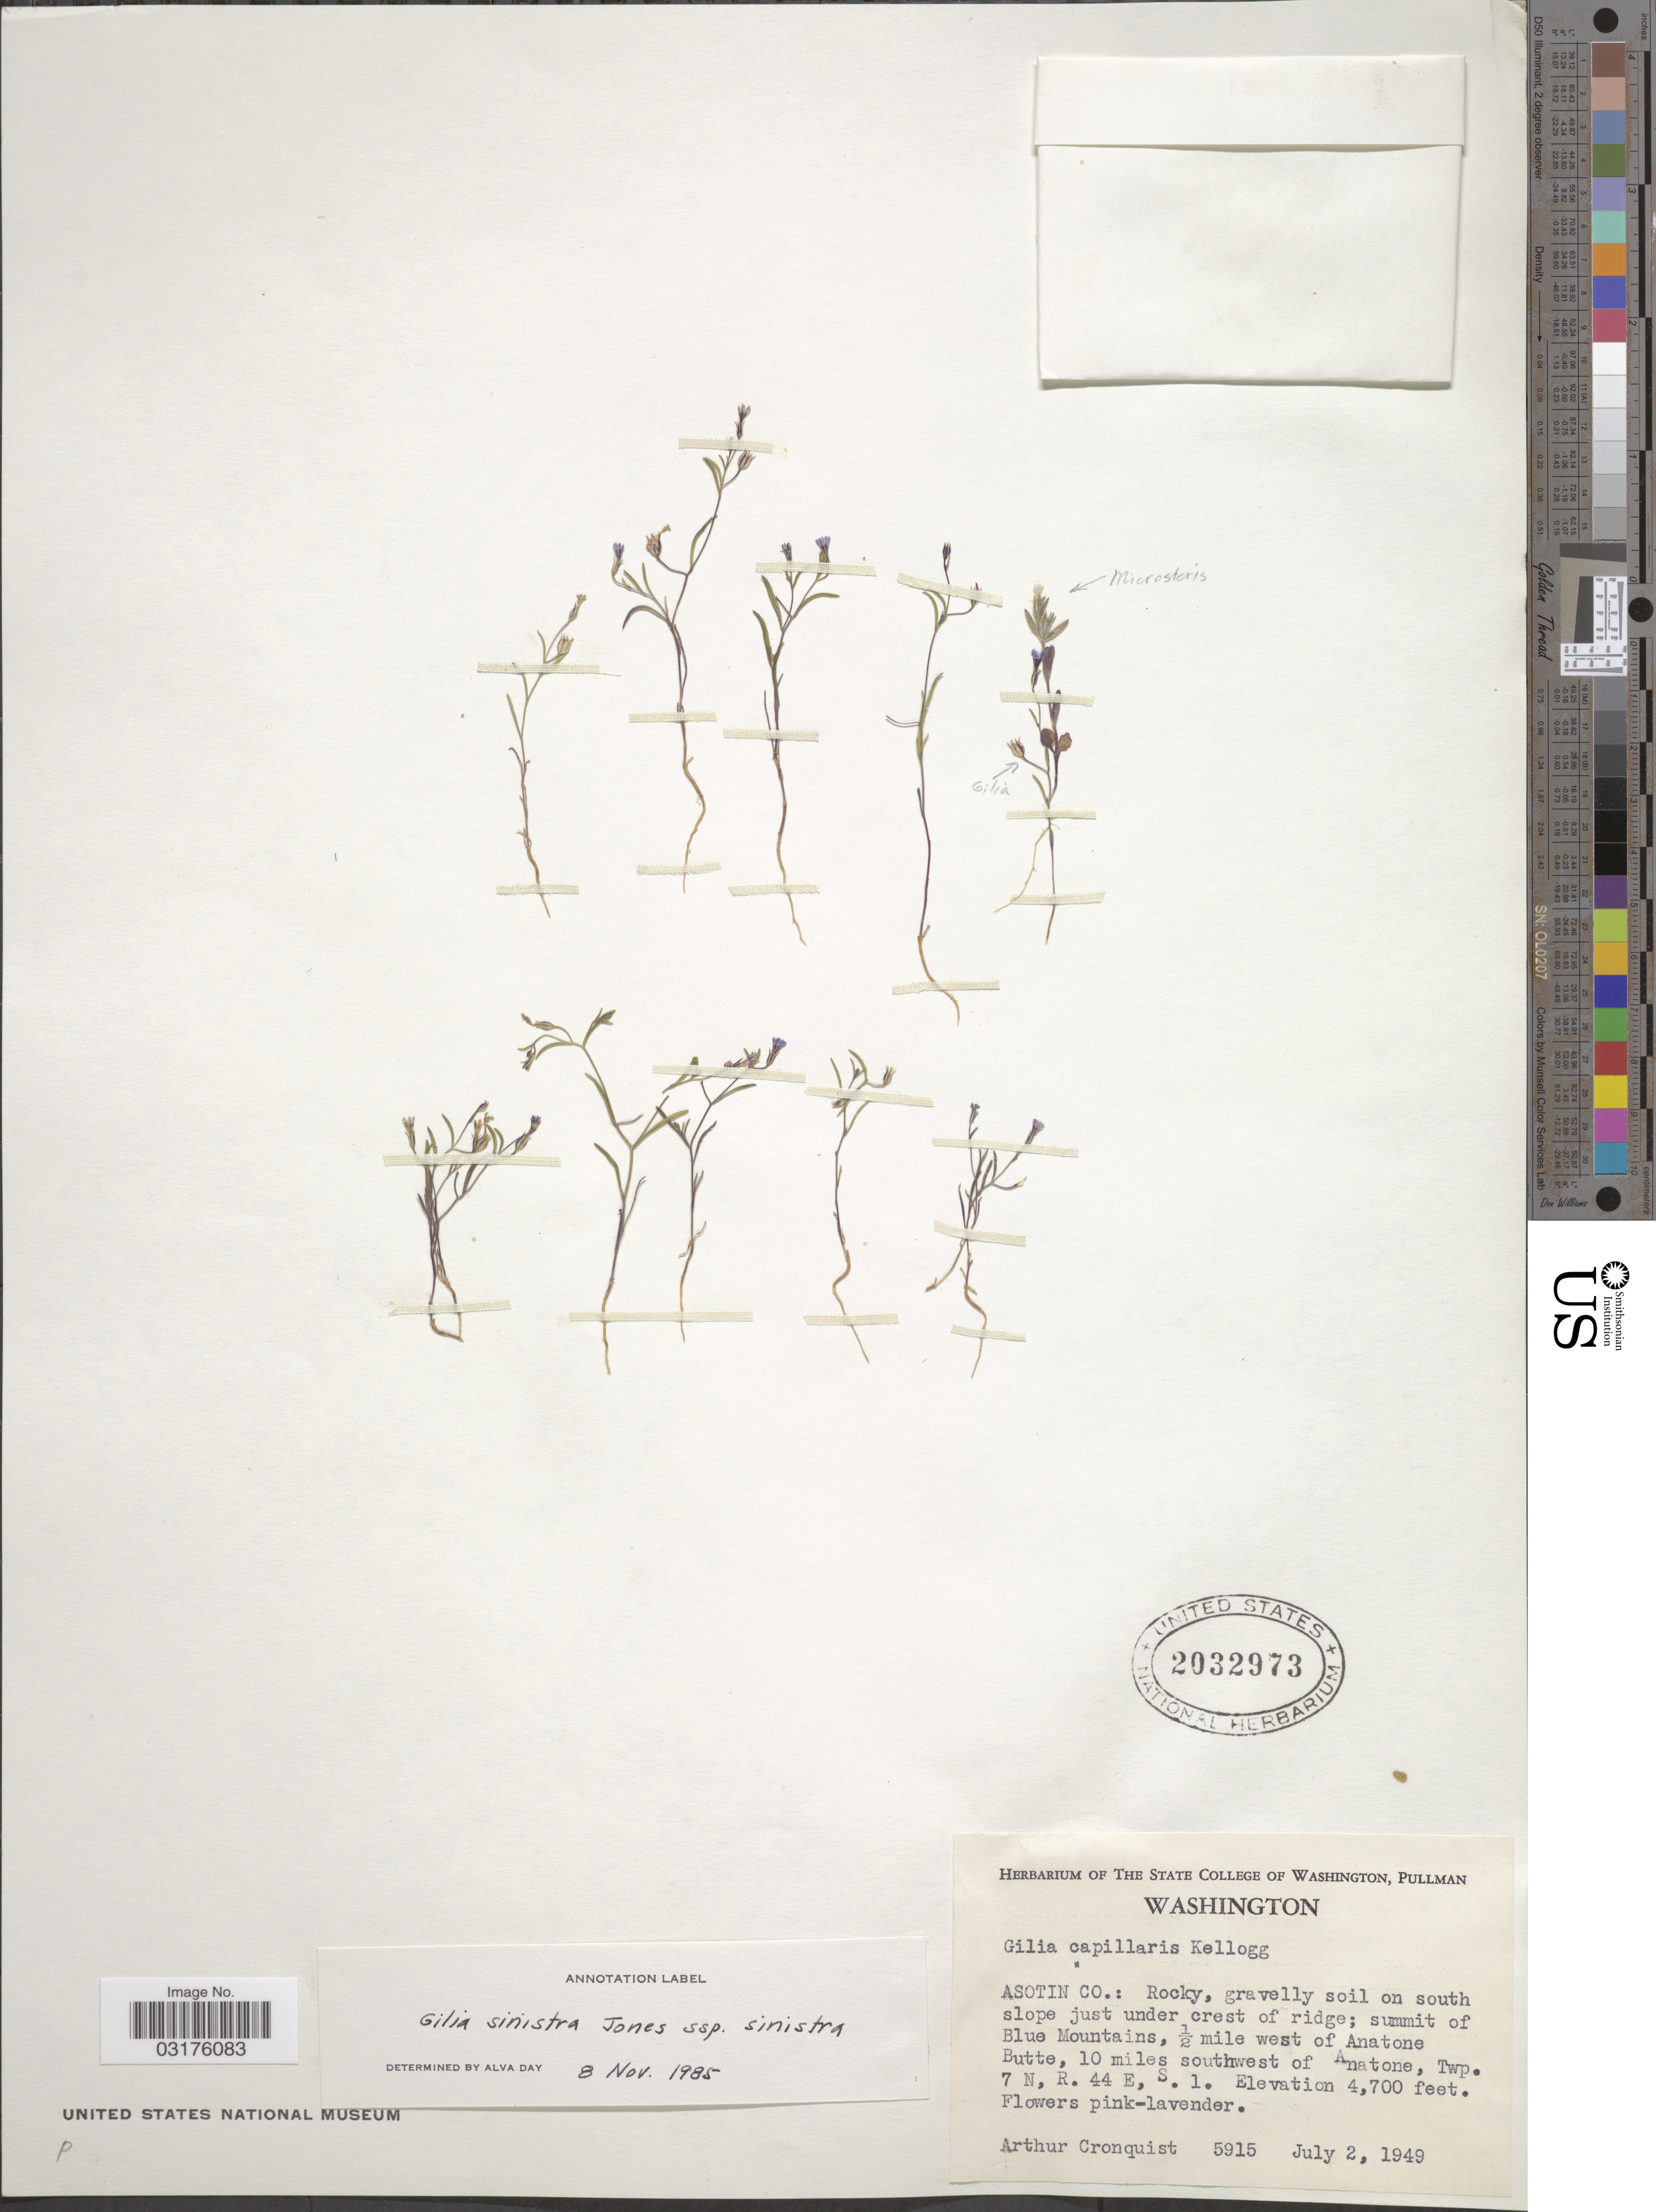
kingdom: Plantae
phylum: Tracheophyta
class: Magnoliopsida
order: Ericales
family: Polemoniaceae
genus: Navarretia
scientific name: Navarretia sinistra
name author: (M.E. Jones) L.A. Johnson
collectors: A. J. Cronquist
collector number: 5915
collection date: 1949-07-02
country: United States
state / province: Washington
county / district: Asotin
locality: Asotin Co.: Rocky, gravelly soil on south slope just under crest of ridge; summit of Blue Mountains, ½ mile west of Anatone Butte, 10 miles southwest of Anatone, Twp. 7 N, R. 44 E, S. 1.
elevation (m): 1433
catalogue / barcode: US 2032973